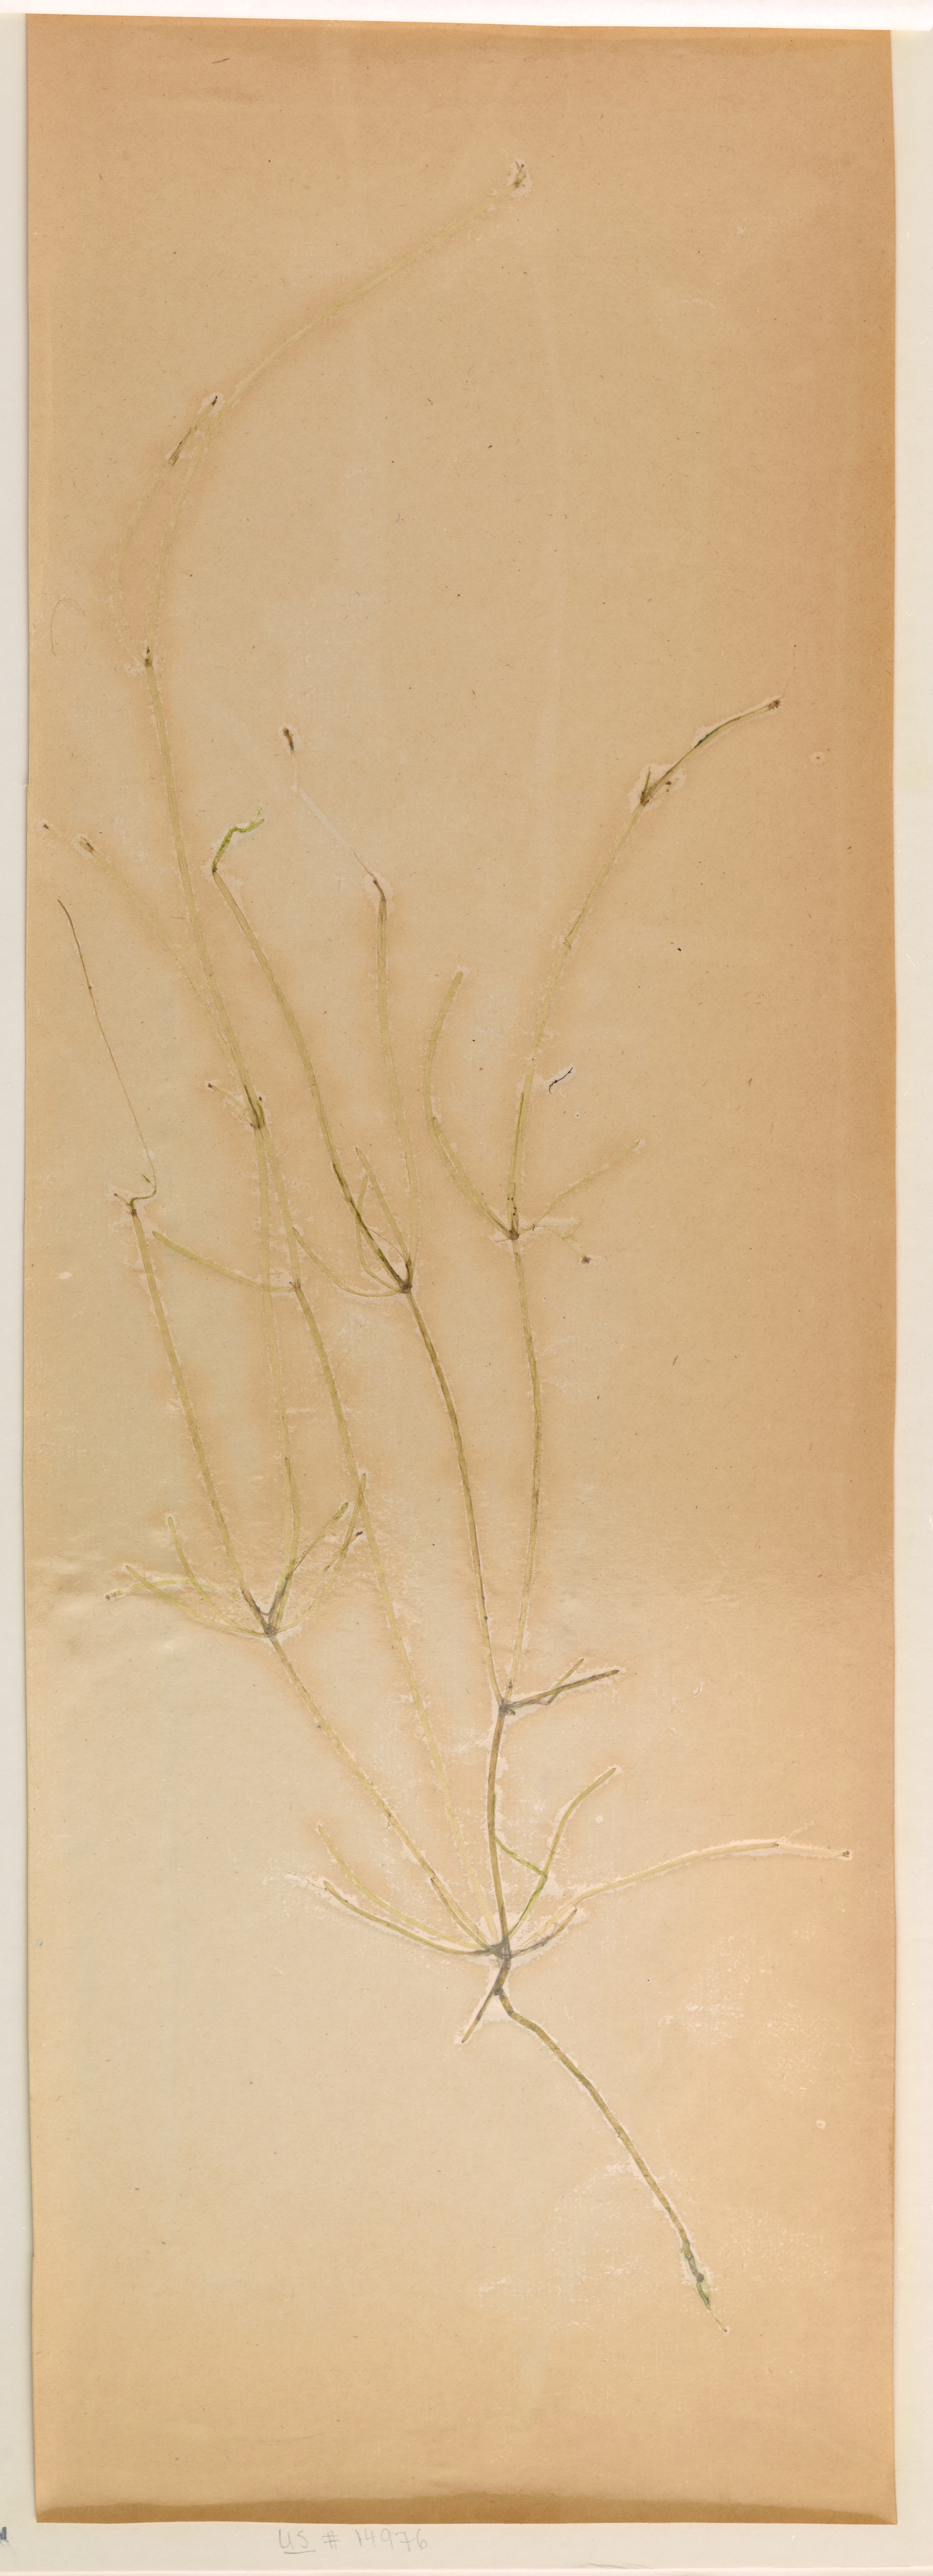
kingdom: Plantae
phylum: Charophyta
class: Charophyceae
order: Charales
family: Characeae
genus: Nitella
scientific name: Nitella translucens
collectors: W. Krause & H. Krause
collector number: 33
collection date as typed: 15 Jun 1983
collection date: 1983-06-15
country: Ireland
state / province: Ulster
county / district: Donegal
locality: Lough Meela, The Rosses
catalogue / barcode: US 14976